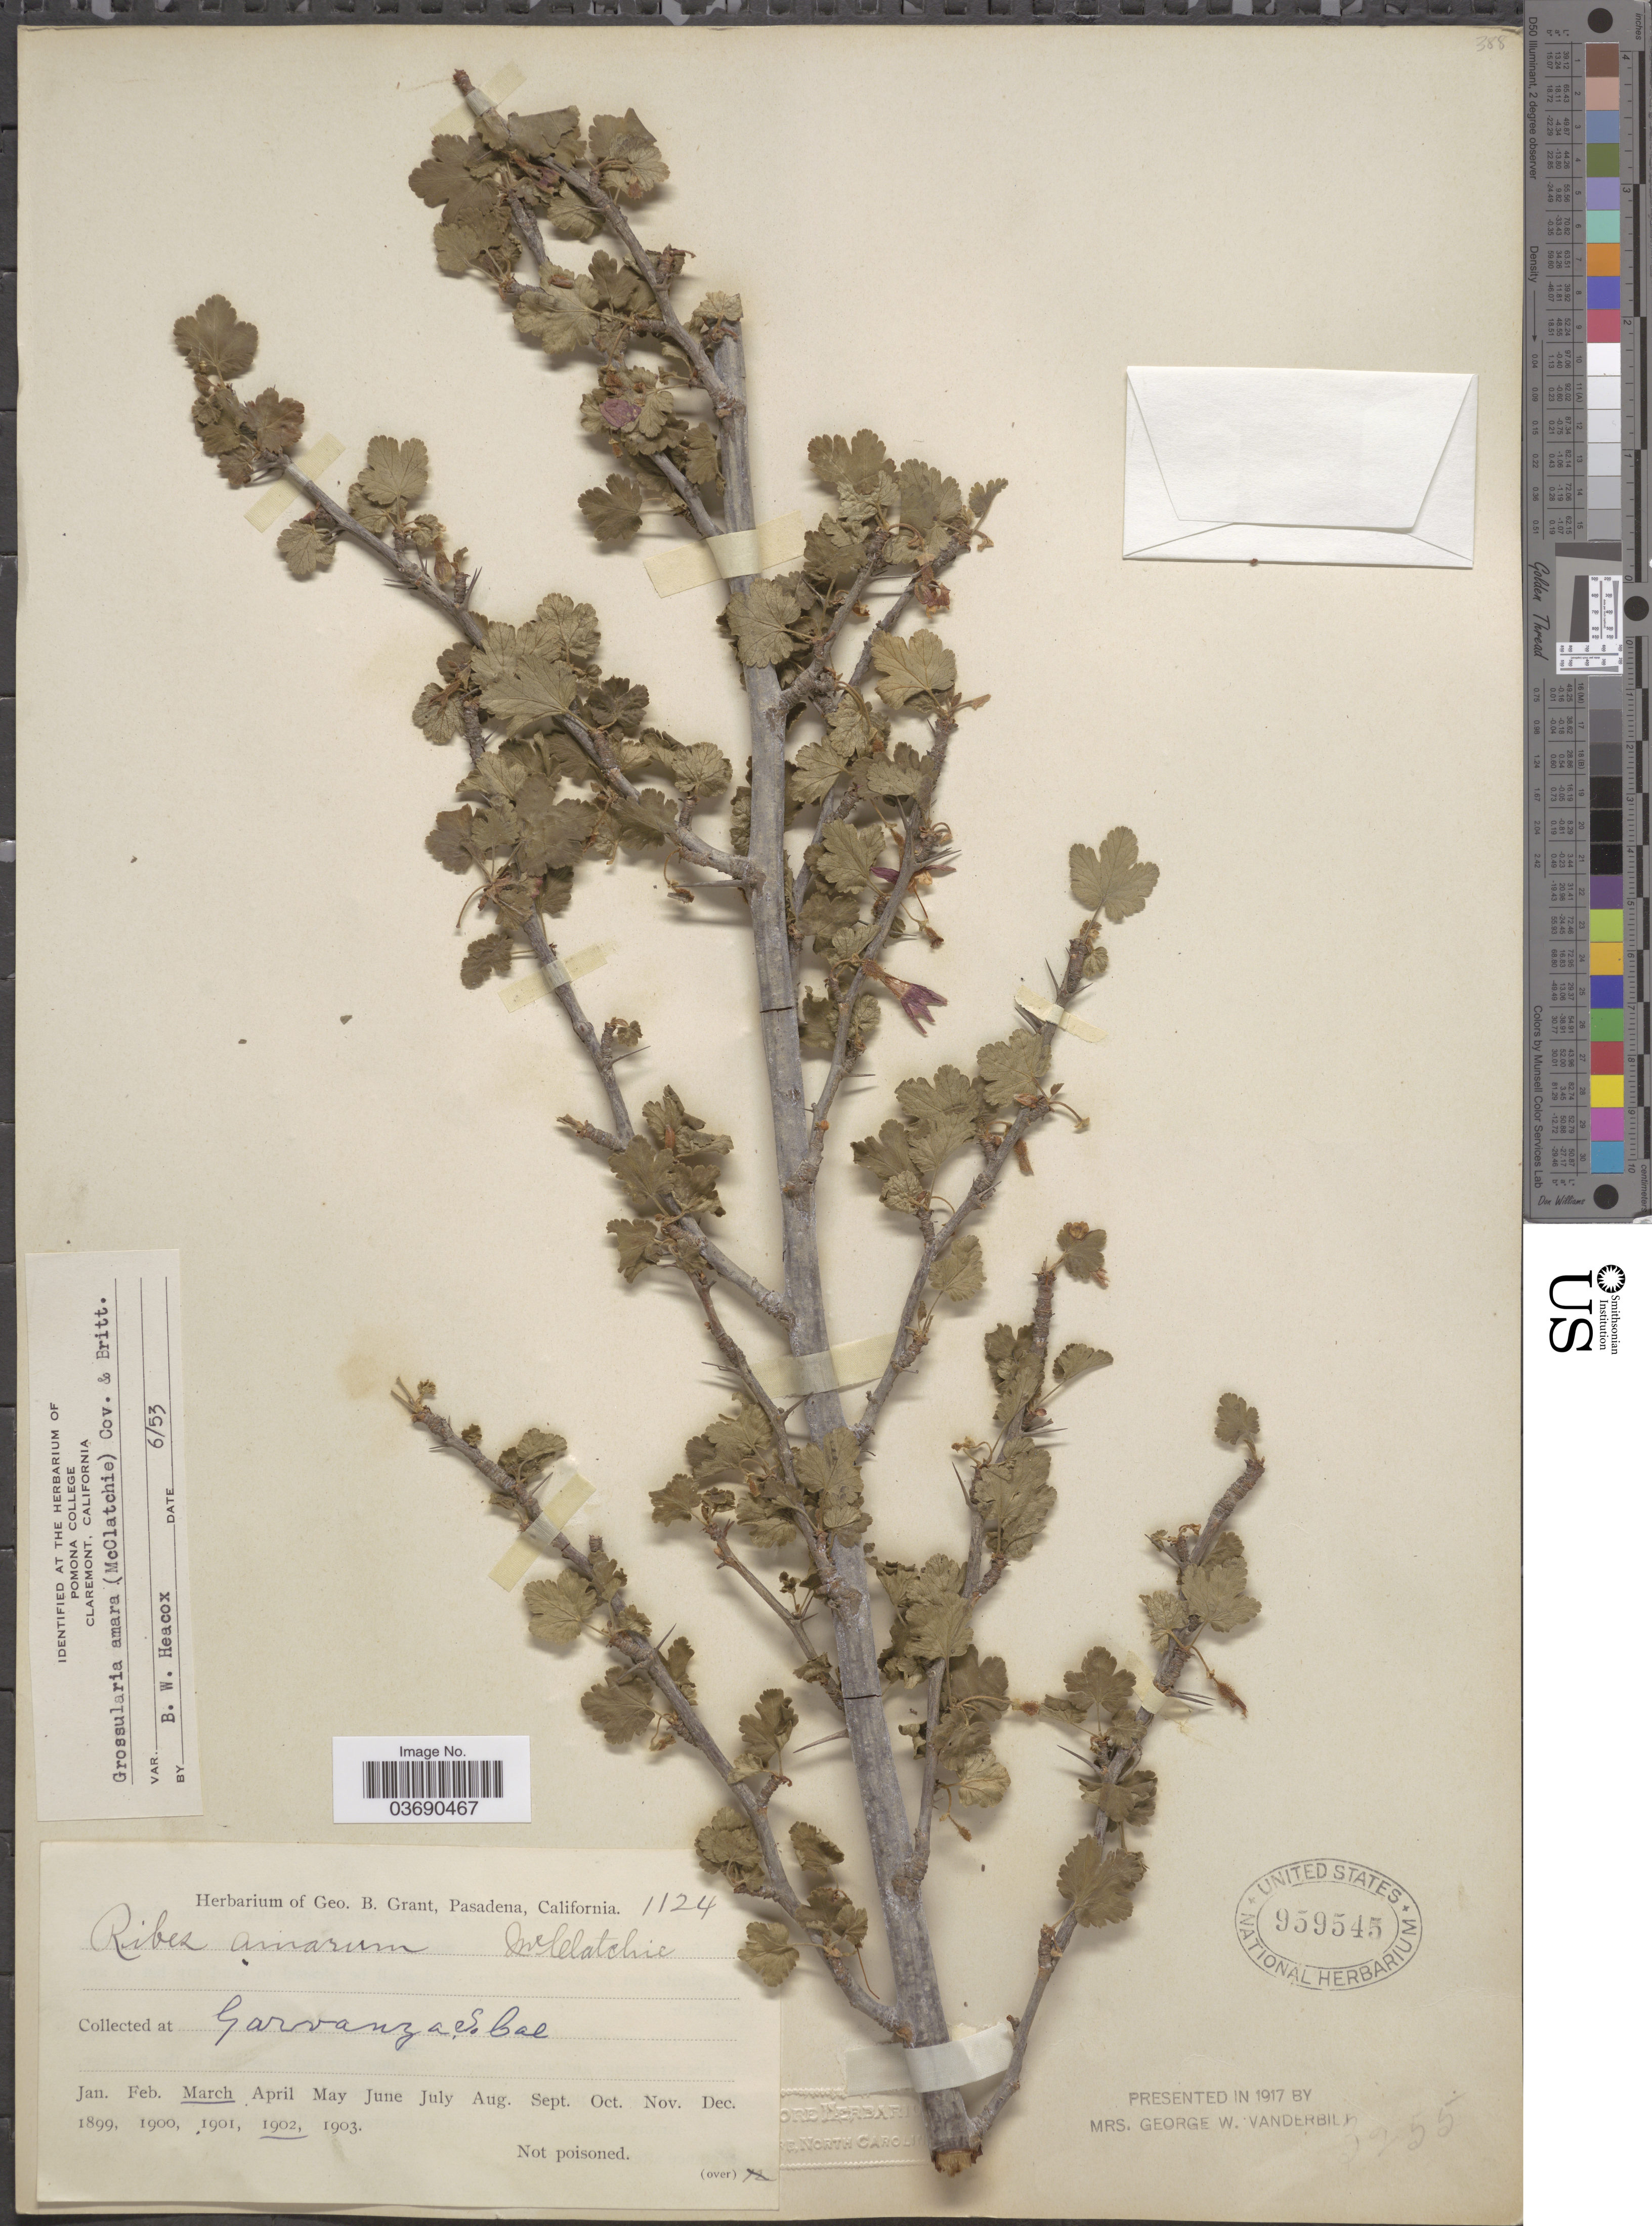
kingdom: Plantae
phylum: Tracheophyta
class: Magnoliopsida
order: Saxifragales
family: Grossulariaceae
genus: Ribes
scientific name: Ribes amarum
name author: McClatchie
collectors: ex herb. Geo. B. Grant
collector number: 1124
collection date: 1902-03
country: United States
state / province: California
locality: Garvanza, S. Cal.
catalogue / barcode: US 959545